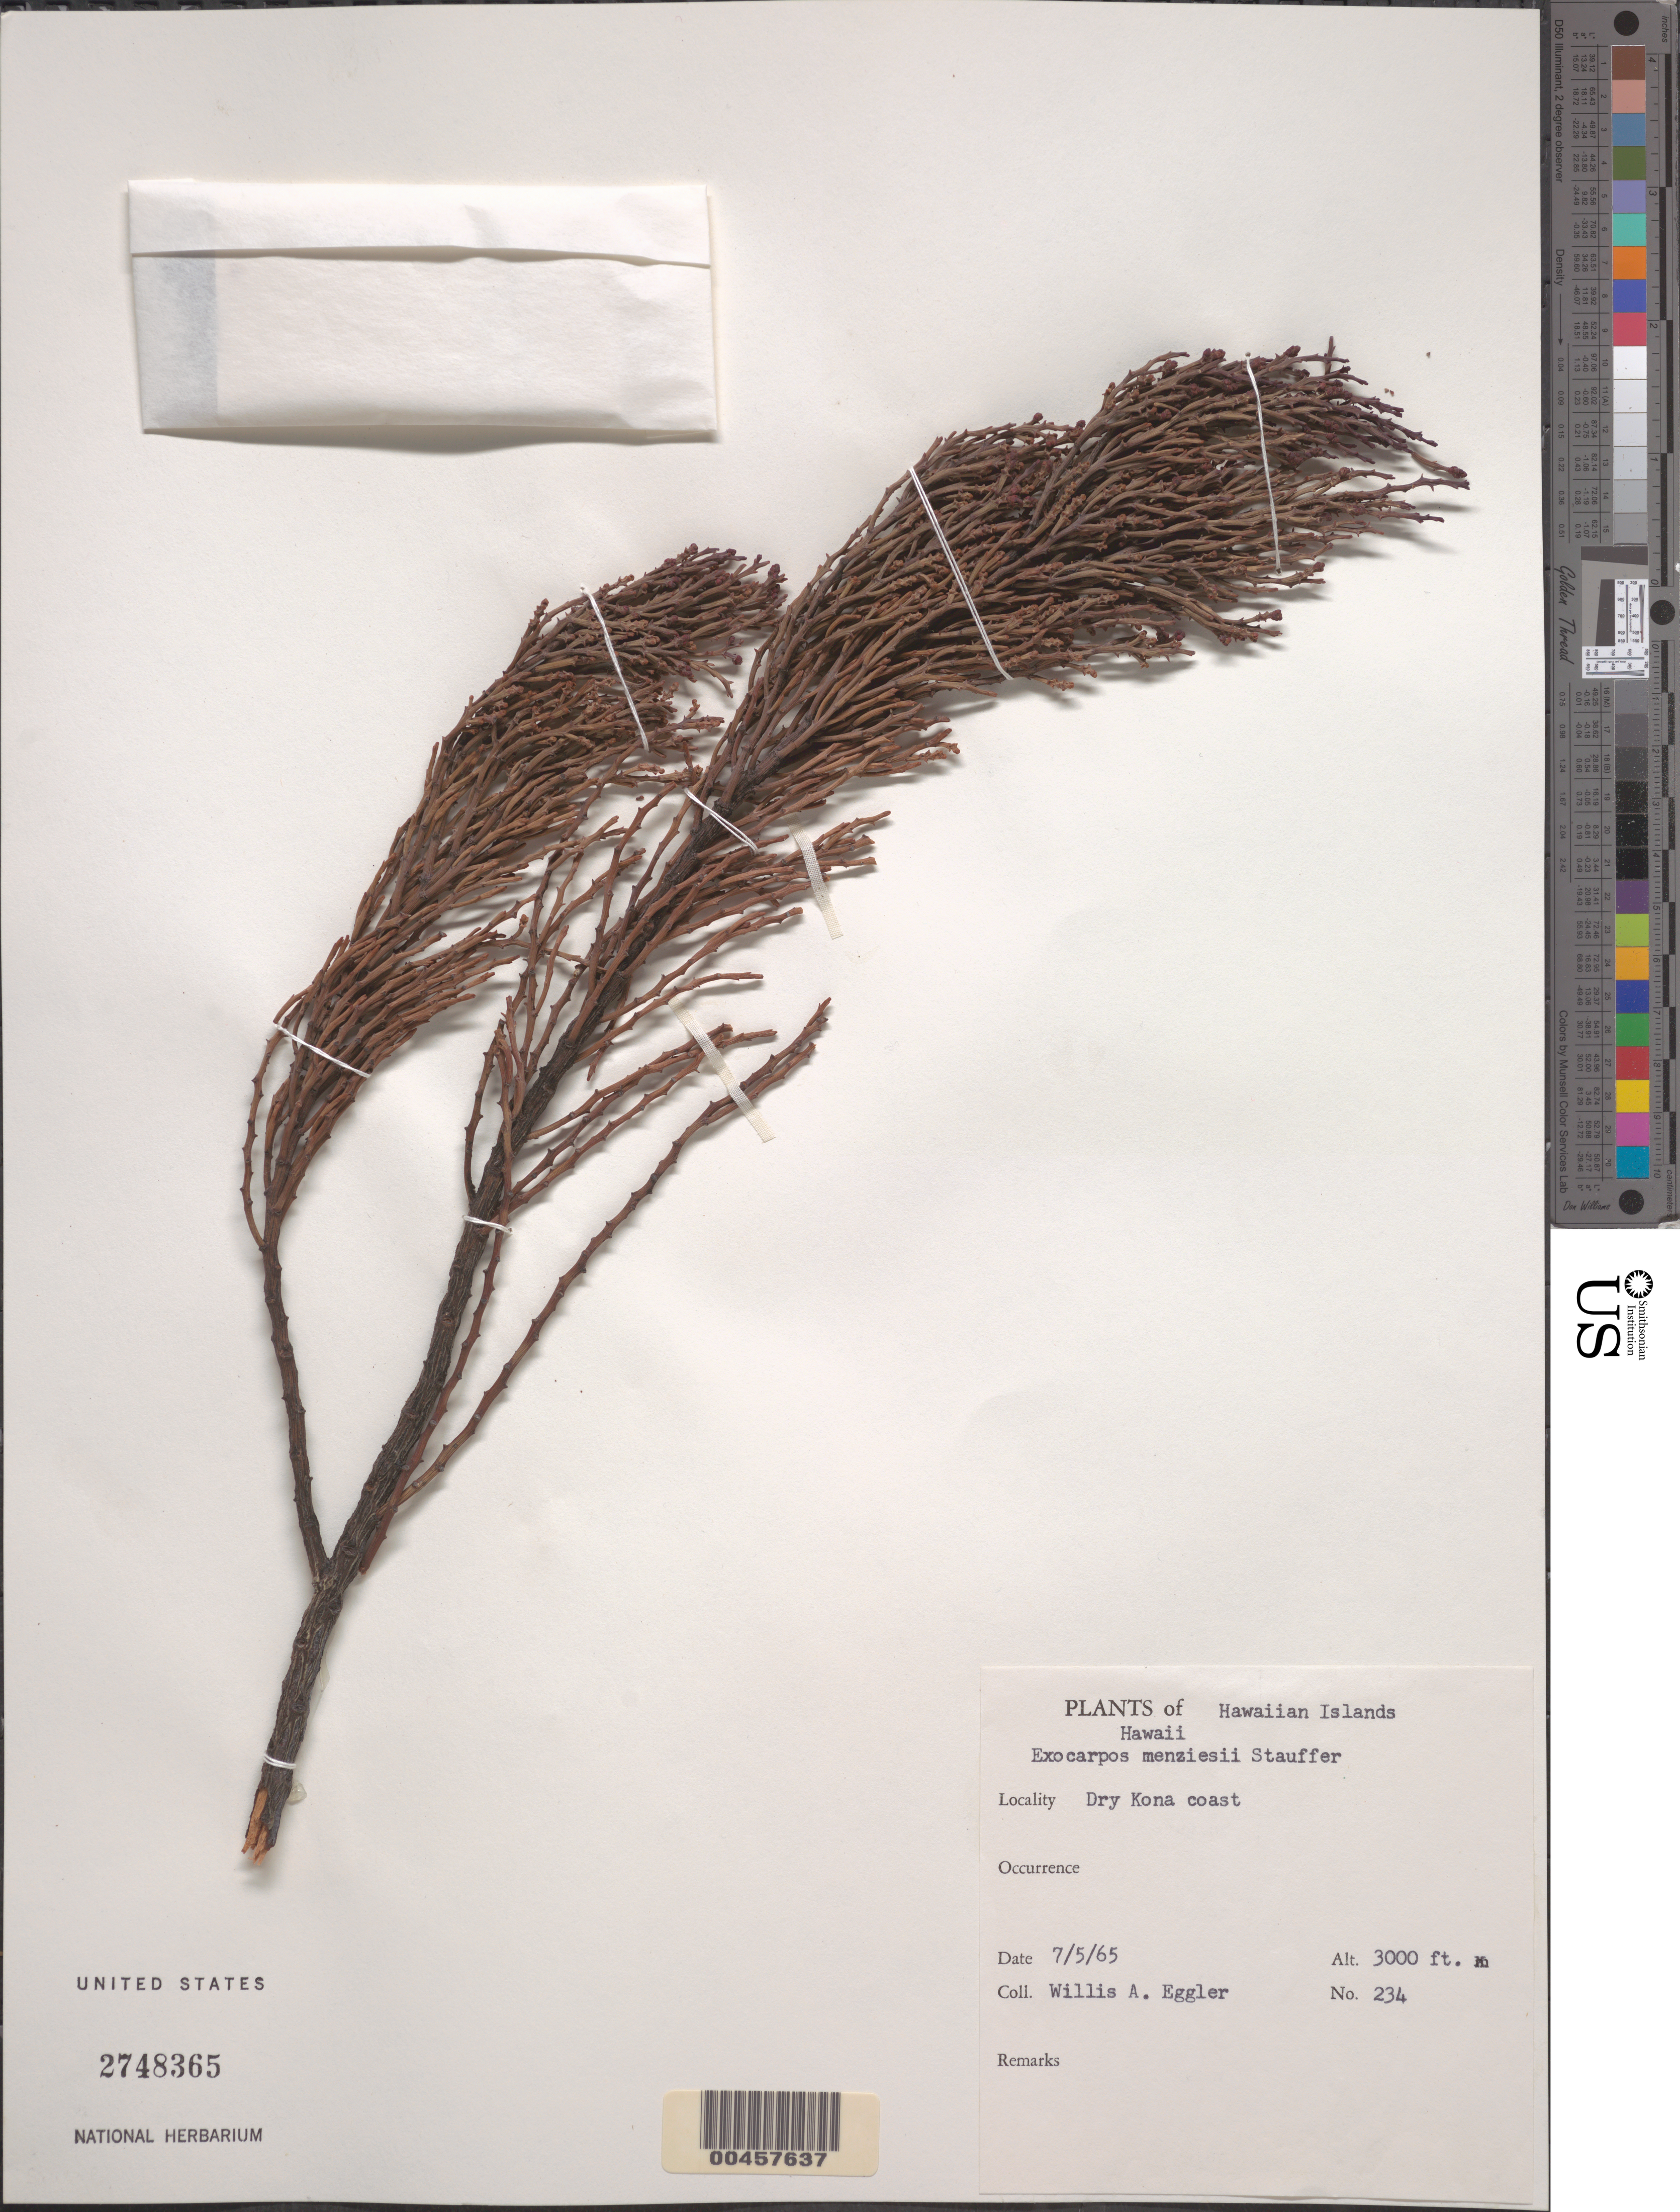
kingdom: Plantae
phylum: Tracheophyta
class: Magnoliopsida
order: Santalales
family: Santalaceae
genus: Exocarpos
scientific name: Exocarpos menziesii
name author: Stauffer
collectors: W. A. Eggler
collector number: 234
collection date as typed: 5 Jul 1965 or 7 May 1965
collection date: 1965-05-07 or 1965-07-05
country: United States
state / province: Hawaii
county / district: Hawaii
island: Hawaii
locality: Dry Kona coast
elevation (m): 914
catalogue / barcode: US 2748365